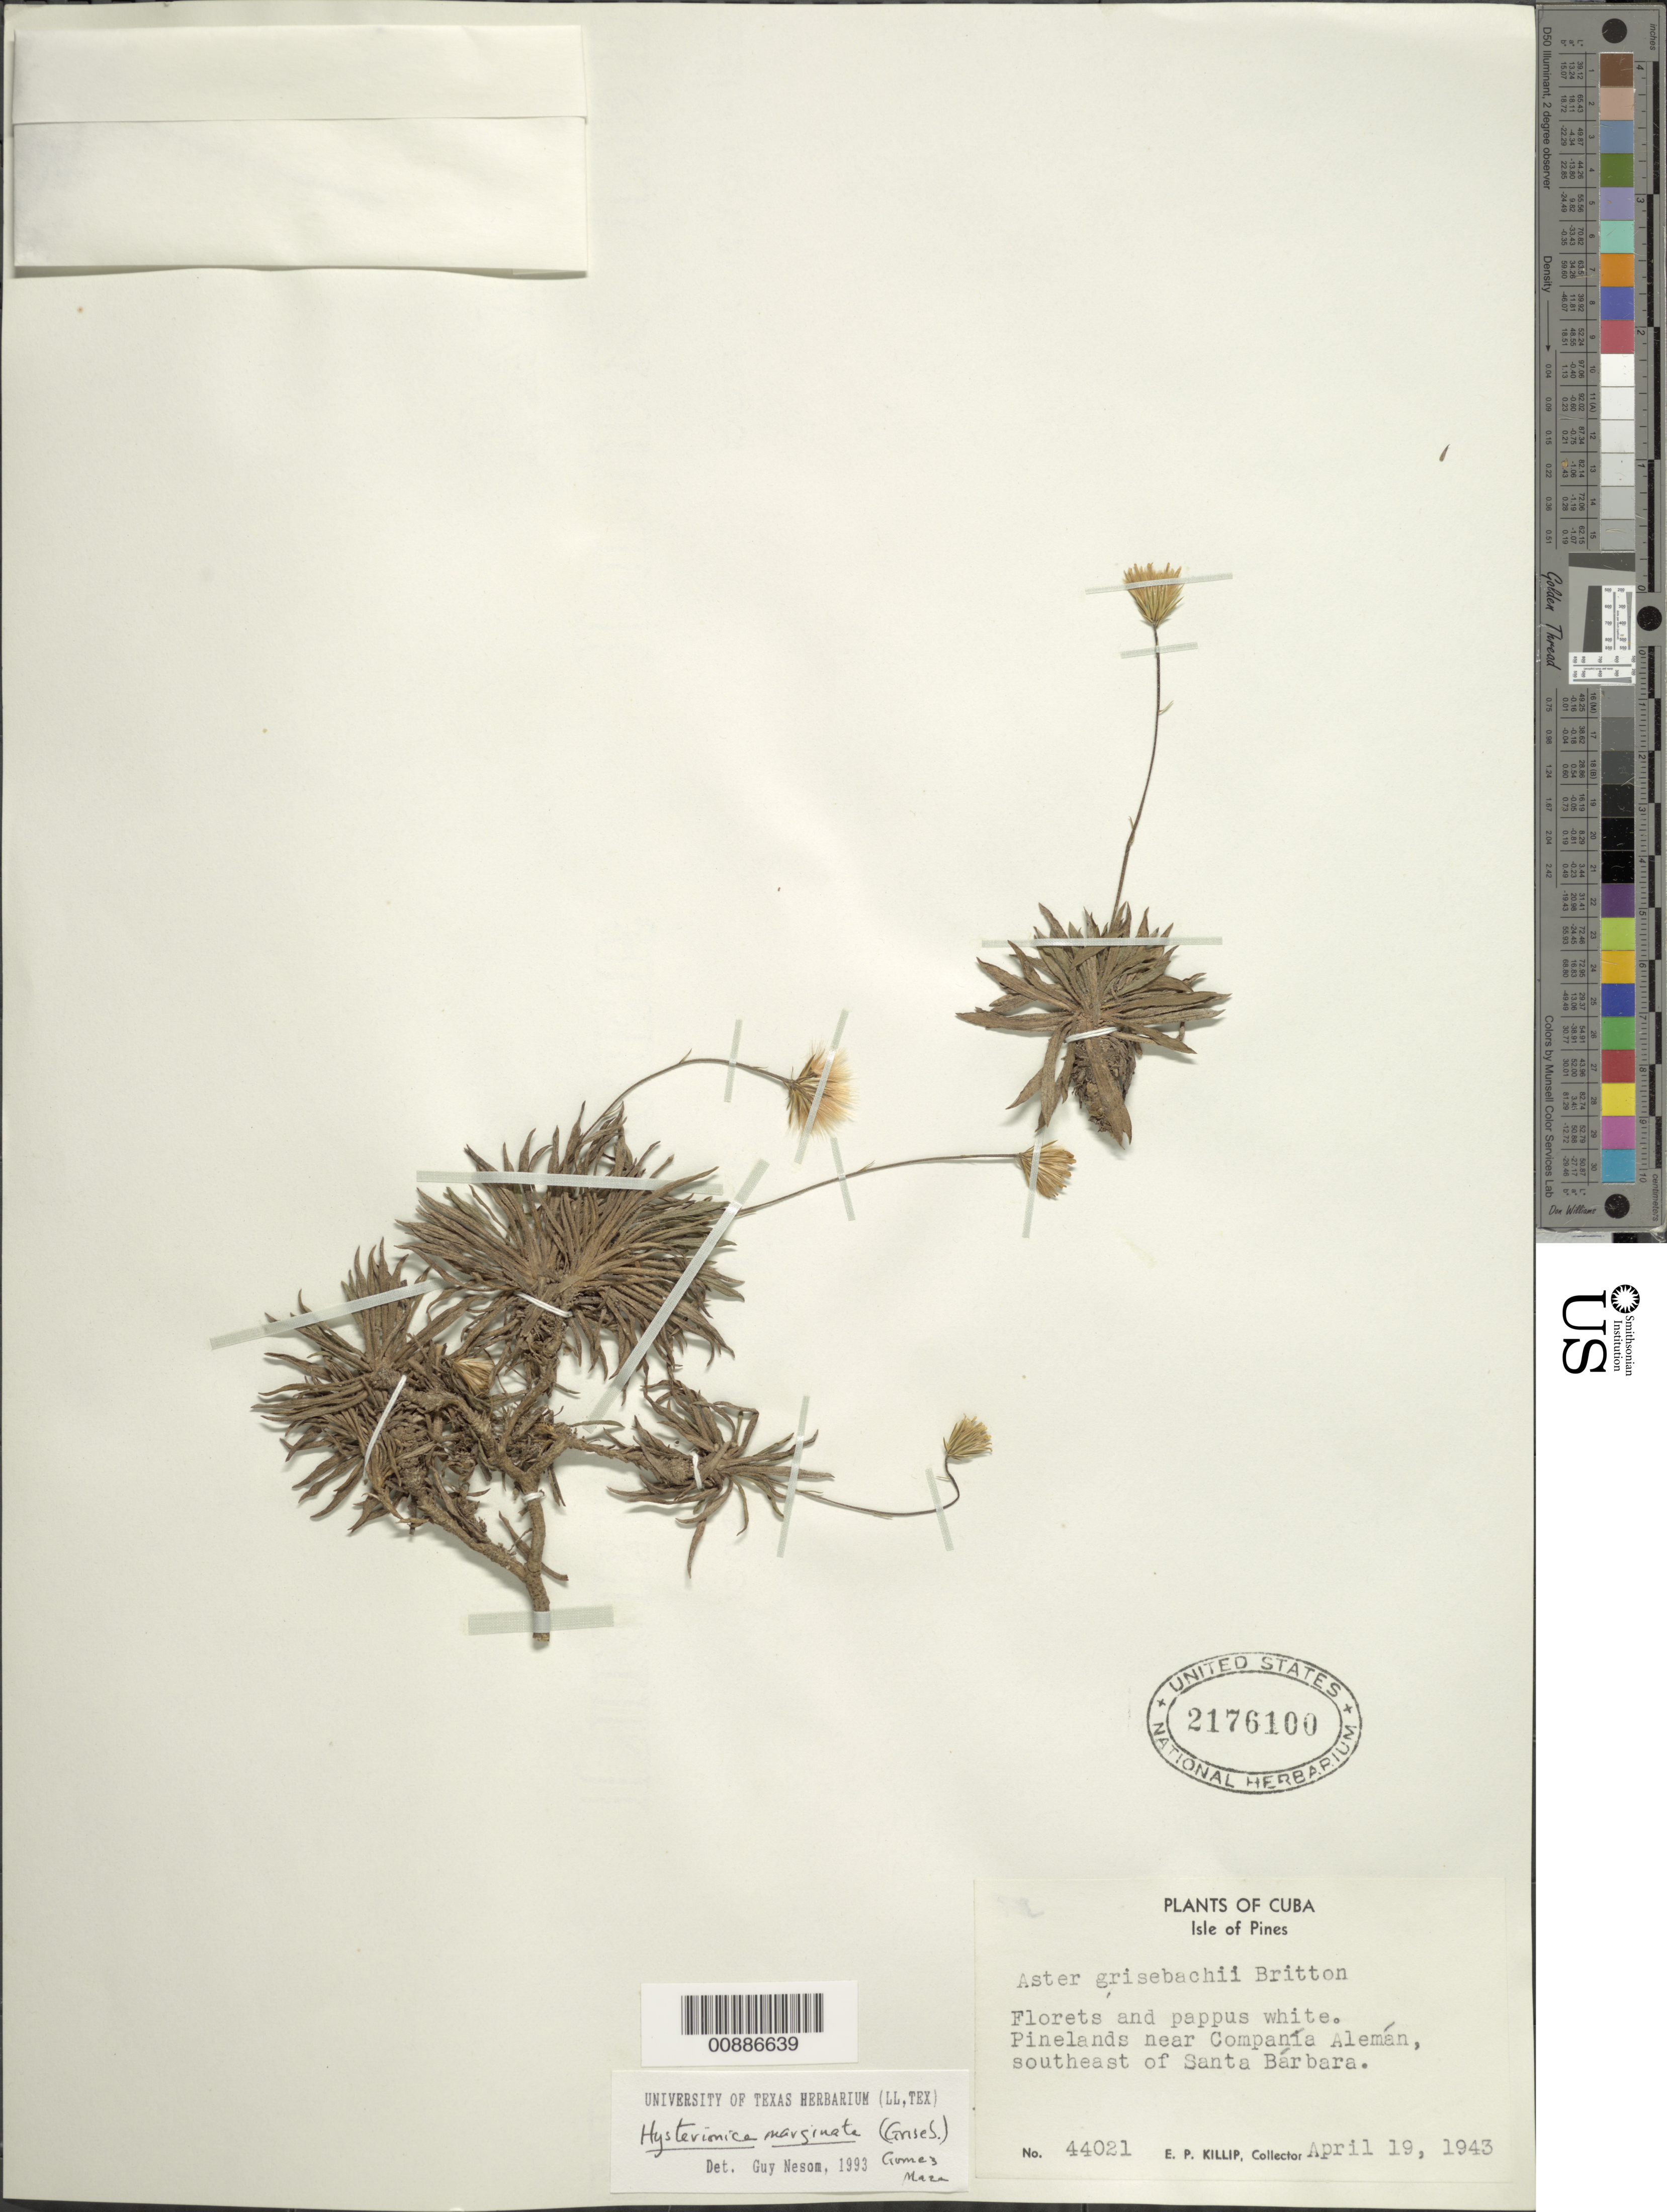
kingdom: Plantae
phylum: Tracheophyta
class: Magnoliopsida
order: Asterales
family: Asteraceae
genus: Neja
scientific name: Neja marginata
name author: (Griseb.) G.L. Nesom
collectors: E. P. Killip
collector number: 44021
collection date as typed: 19 Apr 1943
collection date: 1943-04-19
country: Cuba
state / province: Isla de la Juventud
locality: Near Companía Alemán, southeast of Santa Bárbara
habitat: Pinelands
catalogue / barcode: US 2176100